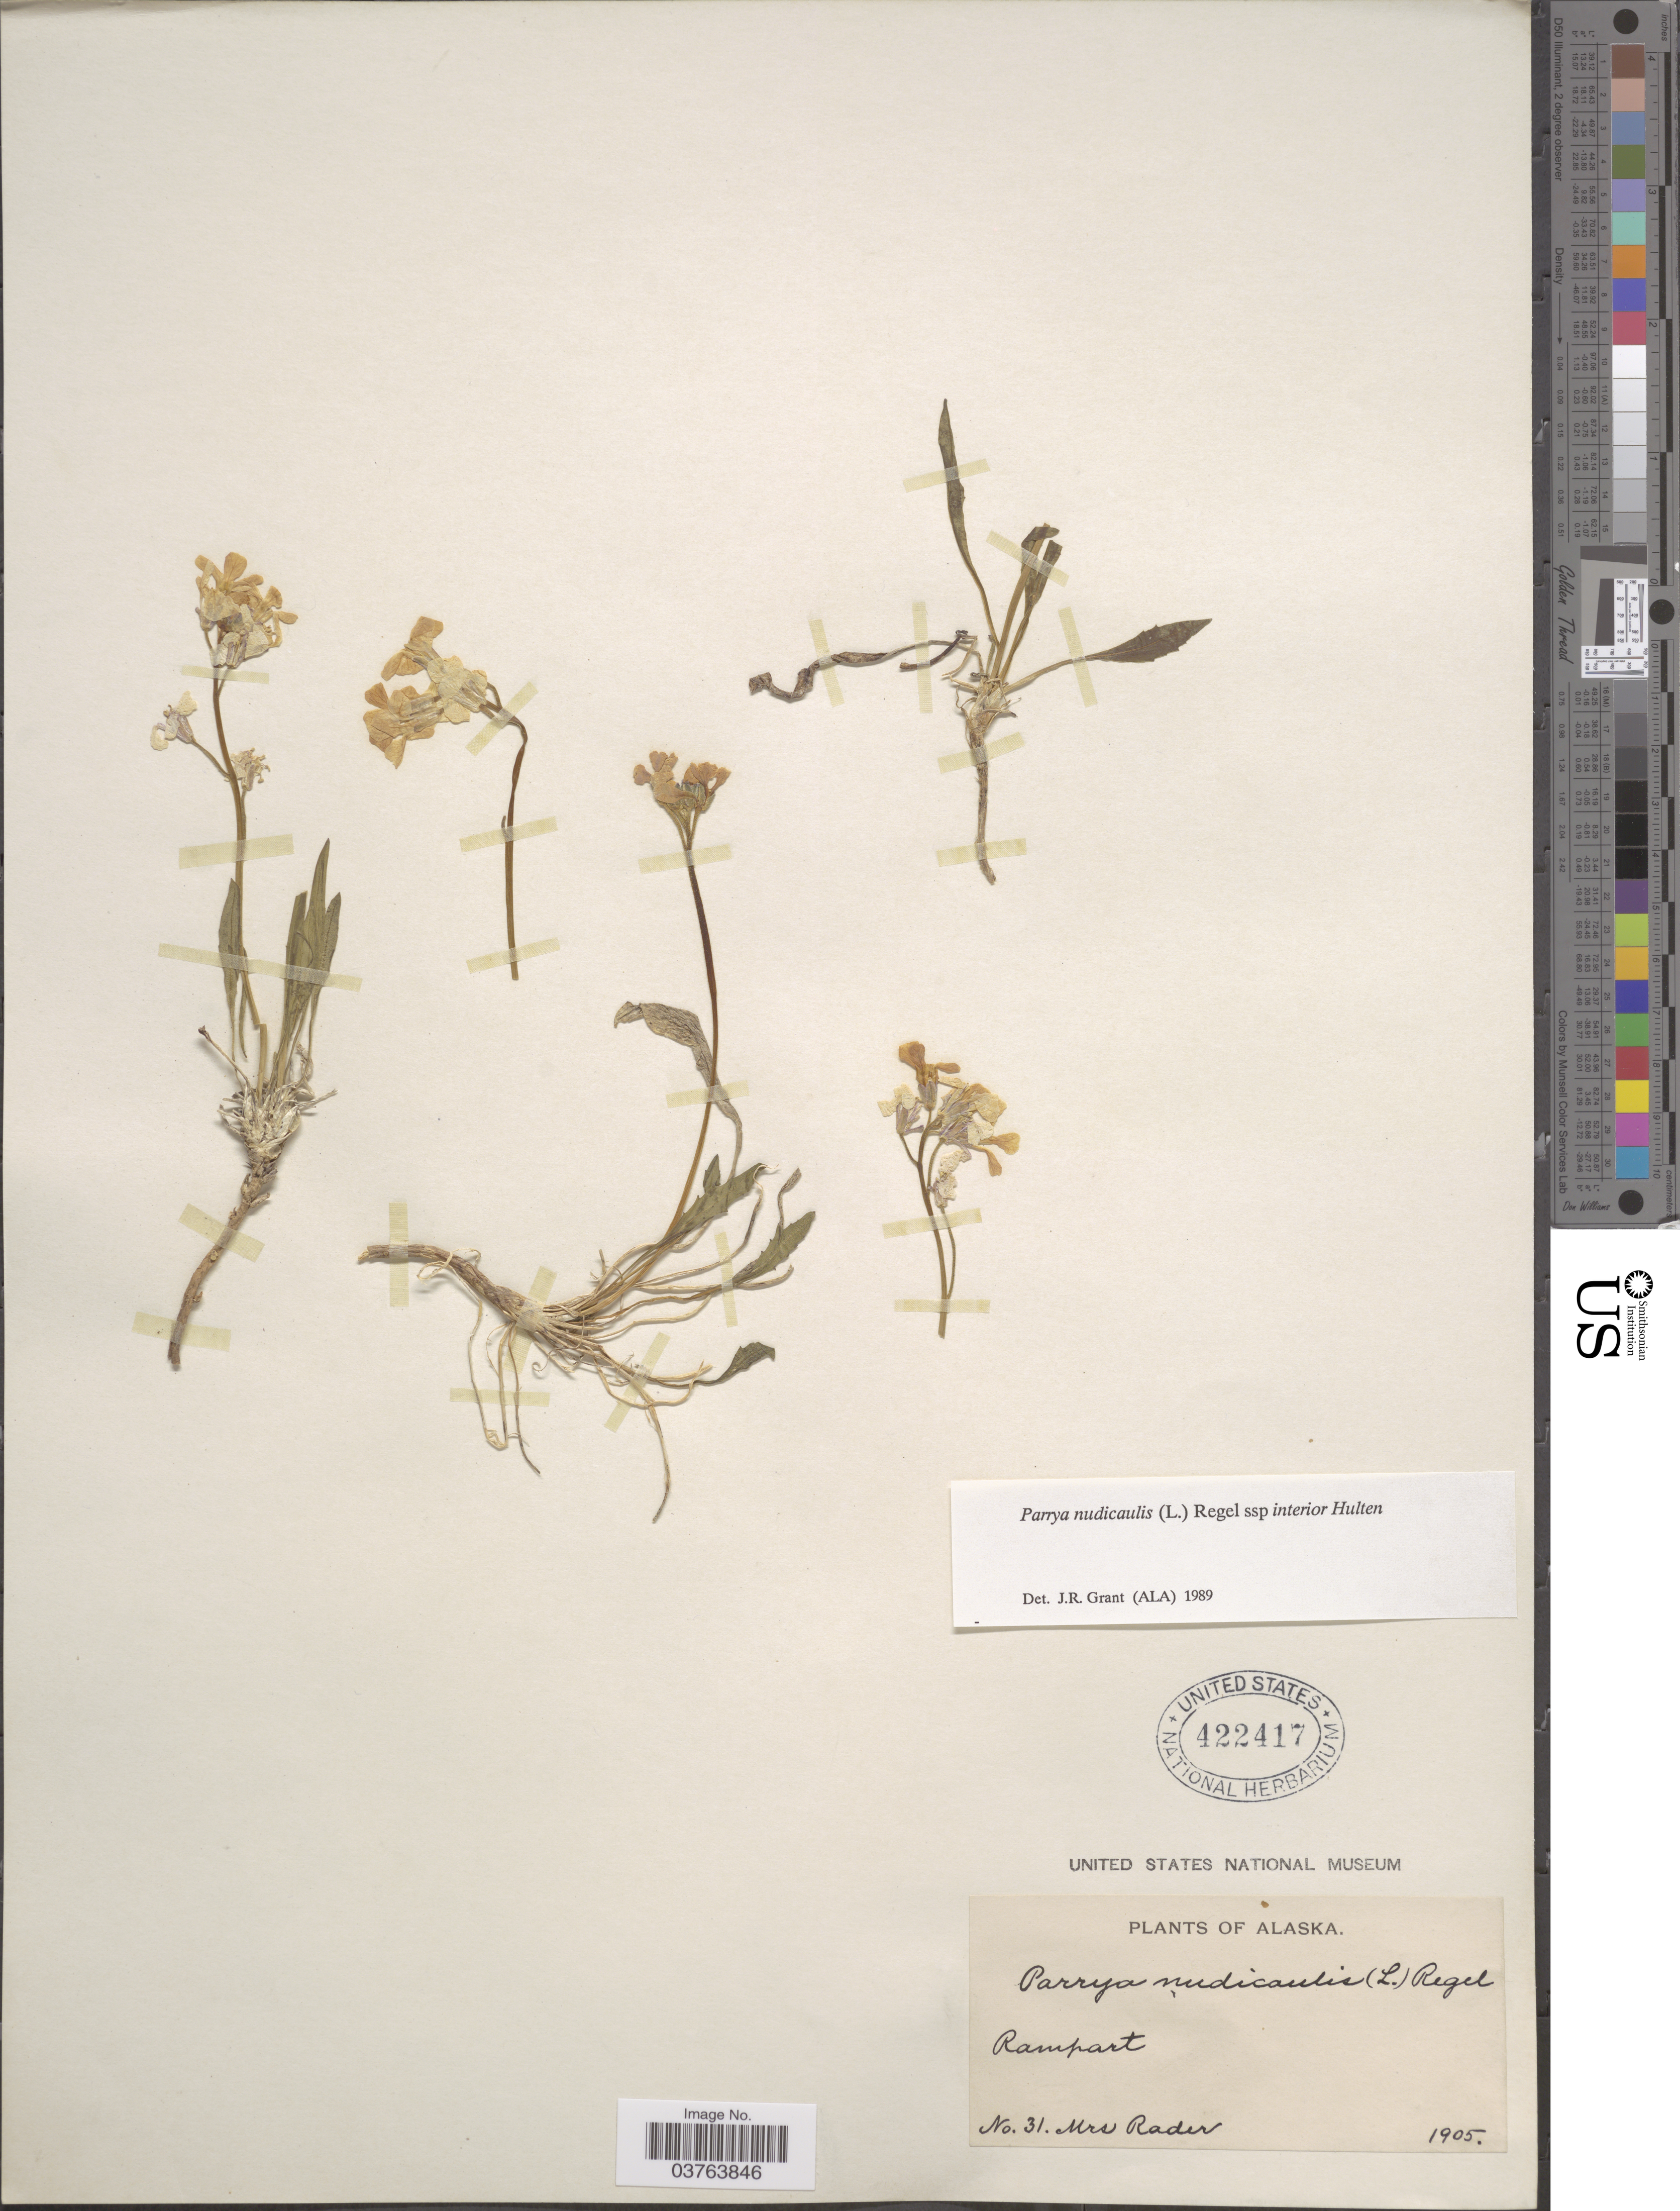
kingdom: Plantae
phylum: Tracheophyta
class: Magnoliopsida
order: Brassicales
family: Brassicaceae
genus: Parrya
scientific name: Parrya nudicaulis subsp. interior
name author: Hultén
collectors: Mrs. Rader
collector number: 31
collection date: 1905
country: United States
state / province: Alaska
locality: Rampart.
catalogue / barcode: US 422417